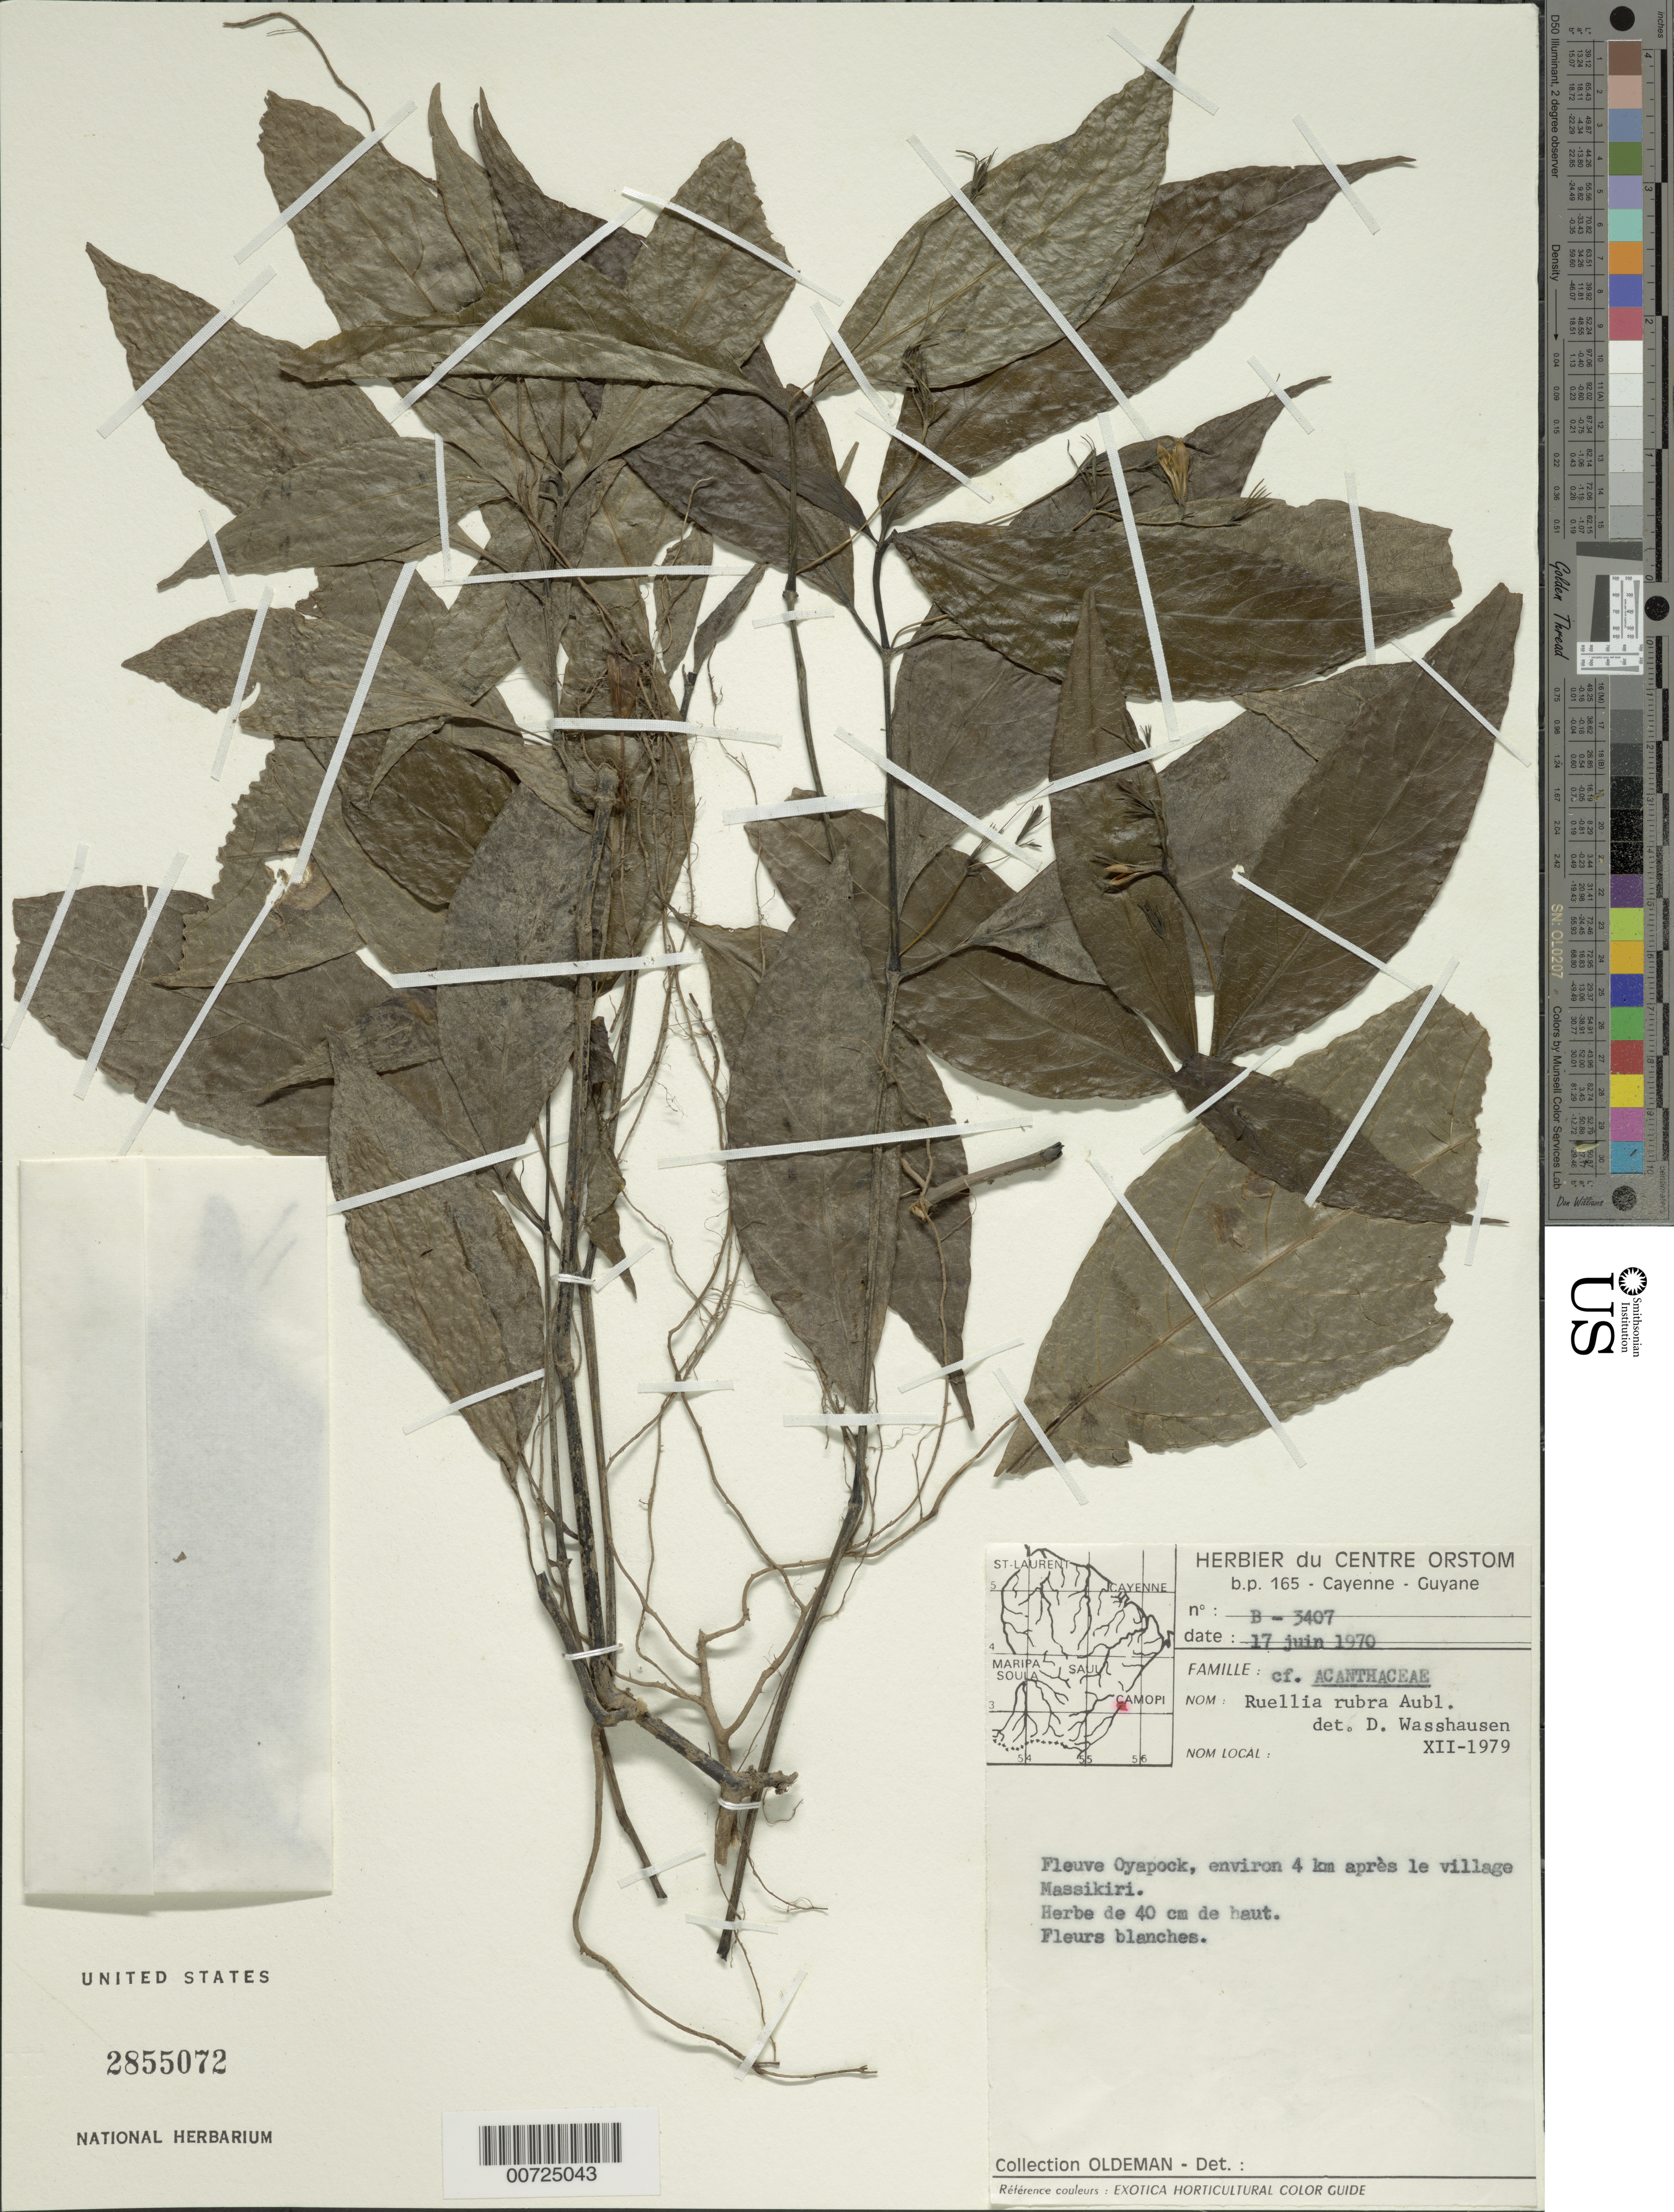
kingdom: Plantae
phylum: Tracheophyta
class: Magnoliopsida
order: Lamiales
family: Acanthaceae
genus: Ruellia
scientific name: Ruellia rubra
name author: Aubl.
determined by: Wasshausen, Dieter C., (BOT), Smithsonian Institution - National Museum of Natural History (UNITED STATES)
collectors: R. Oldeman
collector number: B 3407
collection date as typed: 17-Jun-70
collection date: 1970-06-17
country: French Guiana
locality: Fleuve Oyapock, 4 km from Massikiri Village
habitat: Riverside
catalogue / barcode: US 2855072